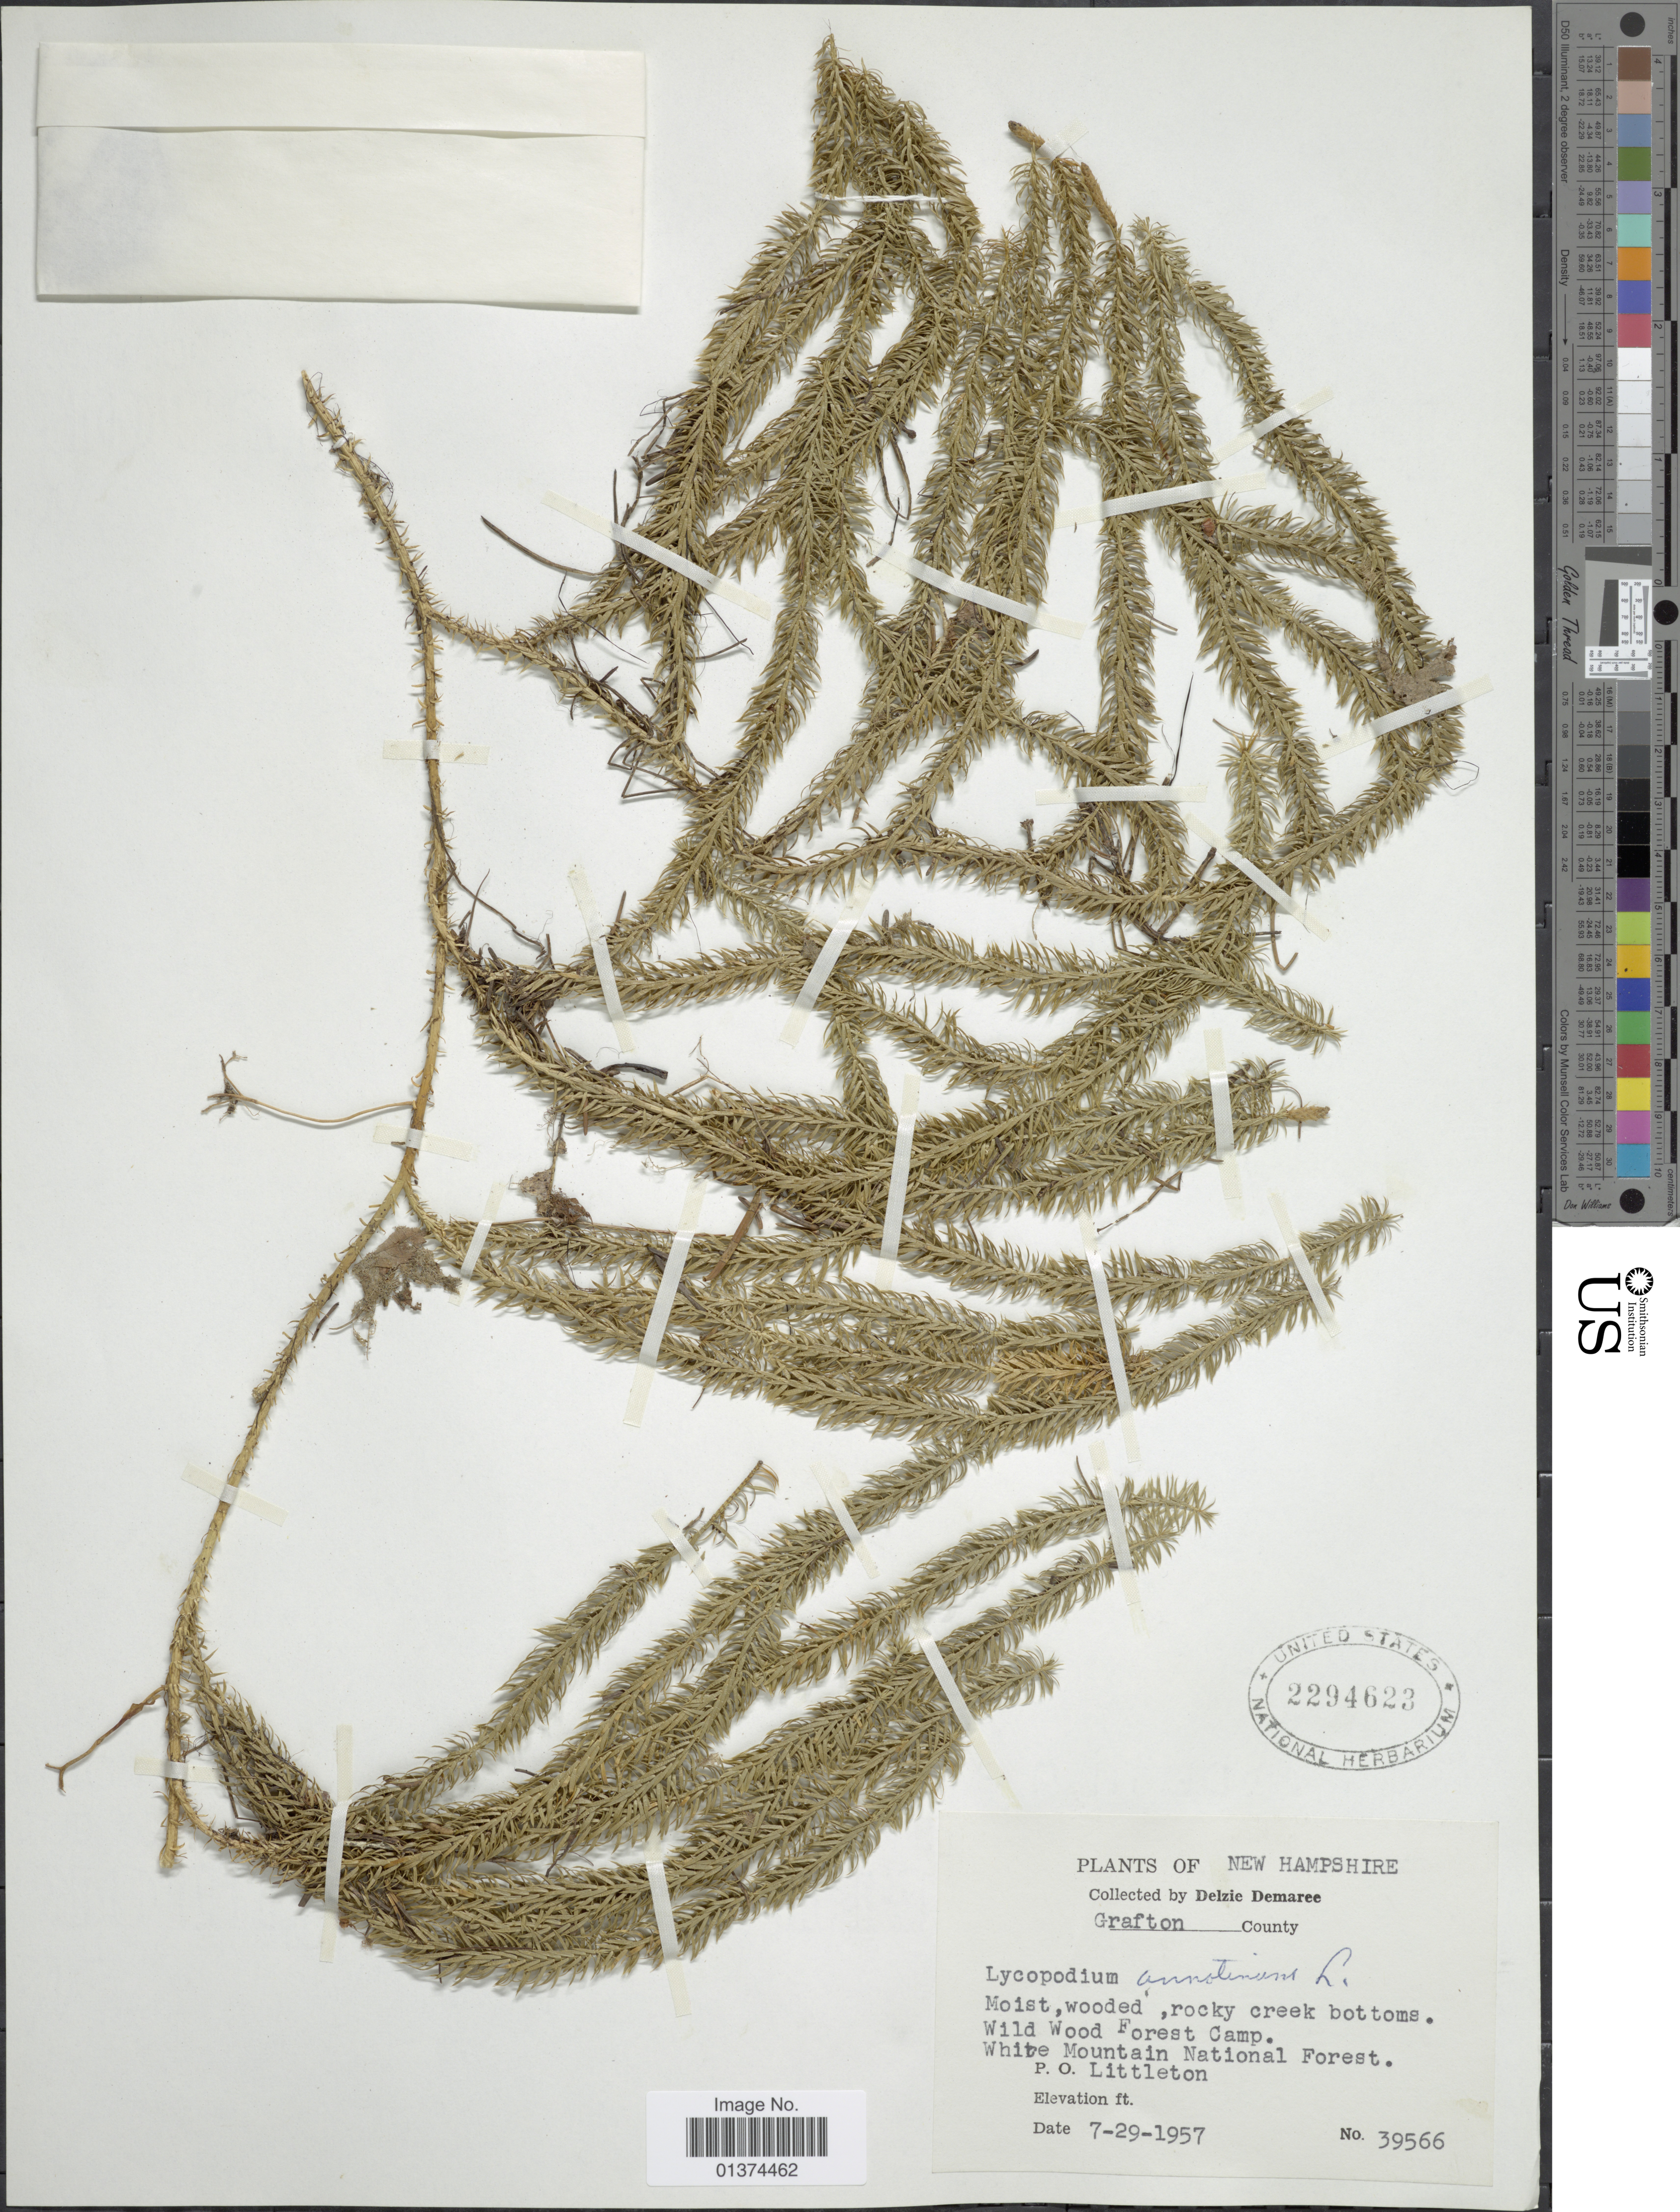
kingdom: Plantae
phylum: Tracheophyta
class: Lycopodiopsida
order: Lycopodiales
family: Lycopodiaceae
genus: Spinulum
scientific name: Spinulum annotinum subsp. annotinum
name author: (L.) A. Haines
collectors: D. Demaree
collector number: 39566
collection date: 1957-07-29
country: United States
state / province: New Hampshire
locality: Delzie Demaree, Grafton County, Wild Wood Forest Camp, White Mountain National Forest. P.O. Littleton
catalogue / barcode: US 2294623